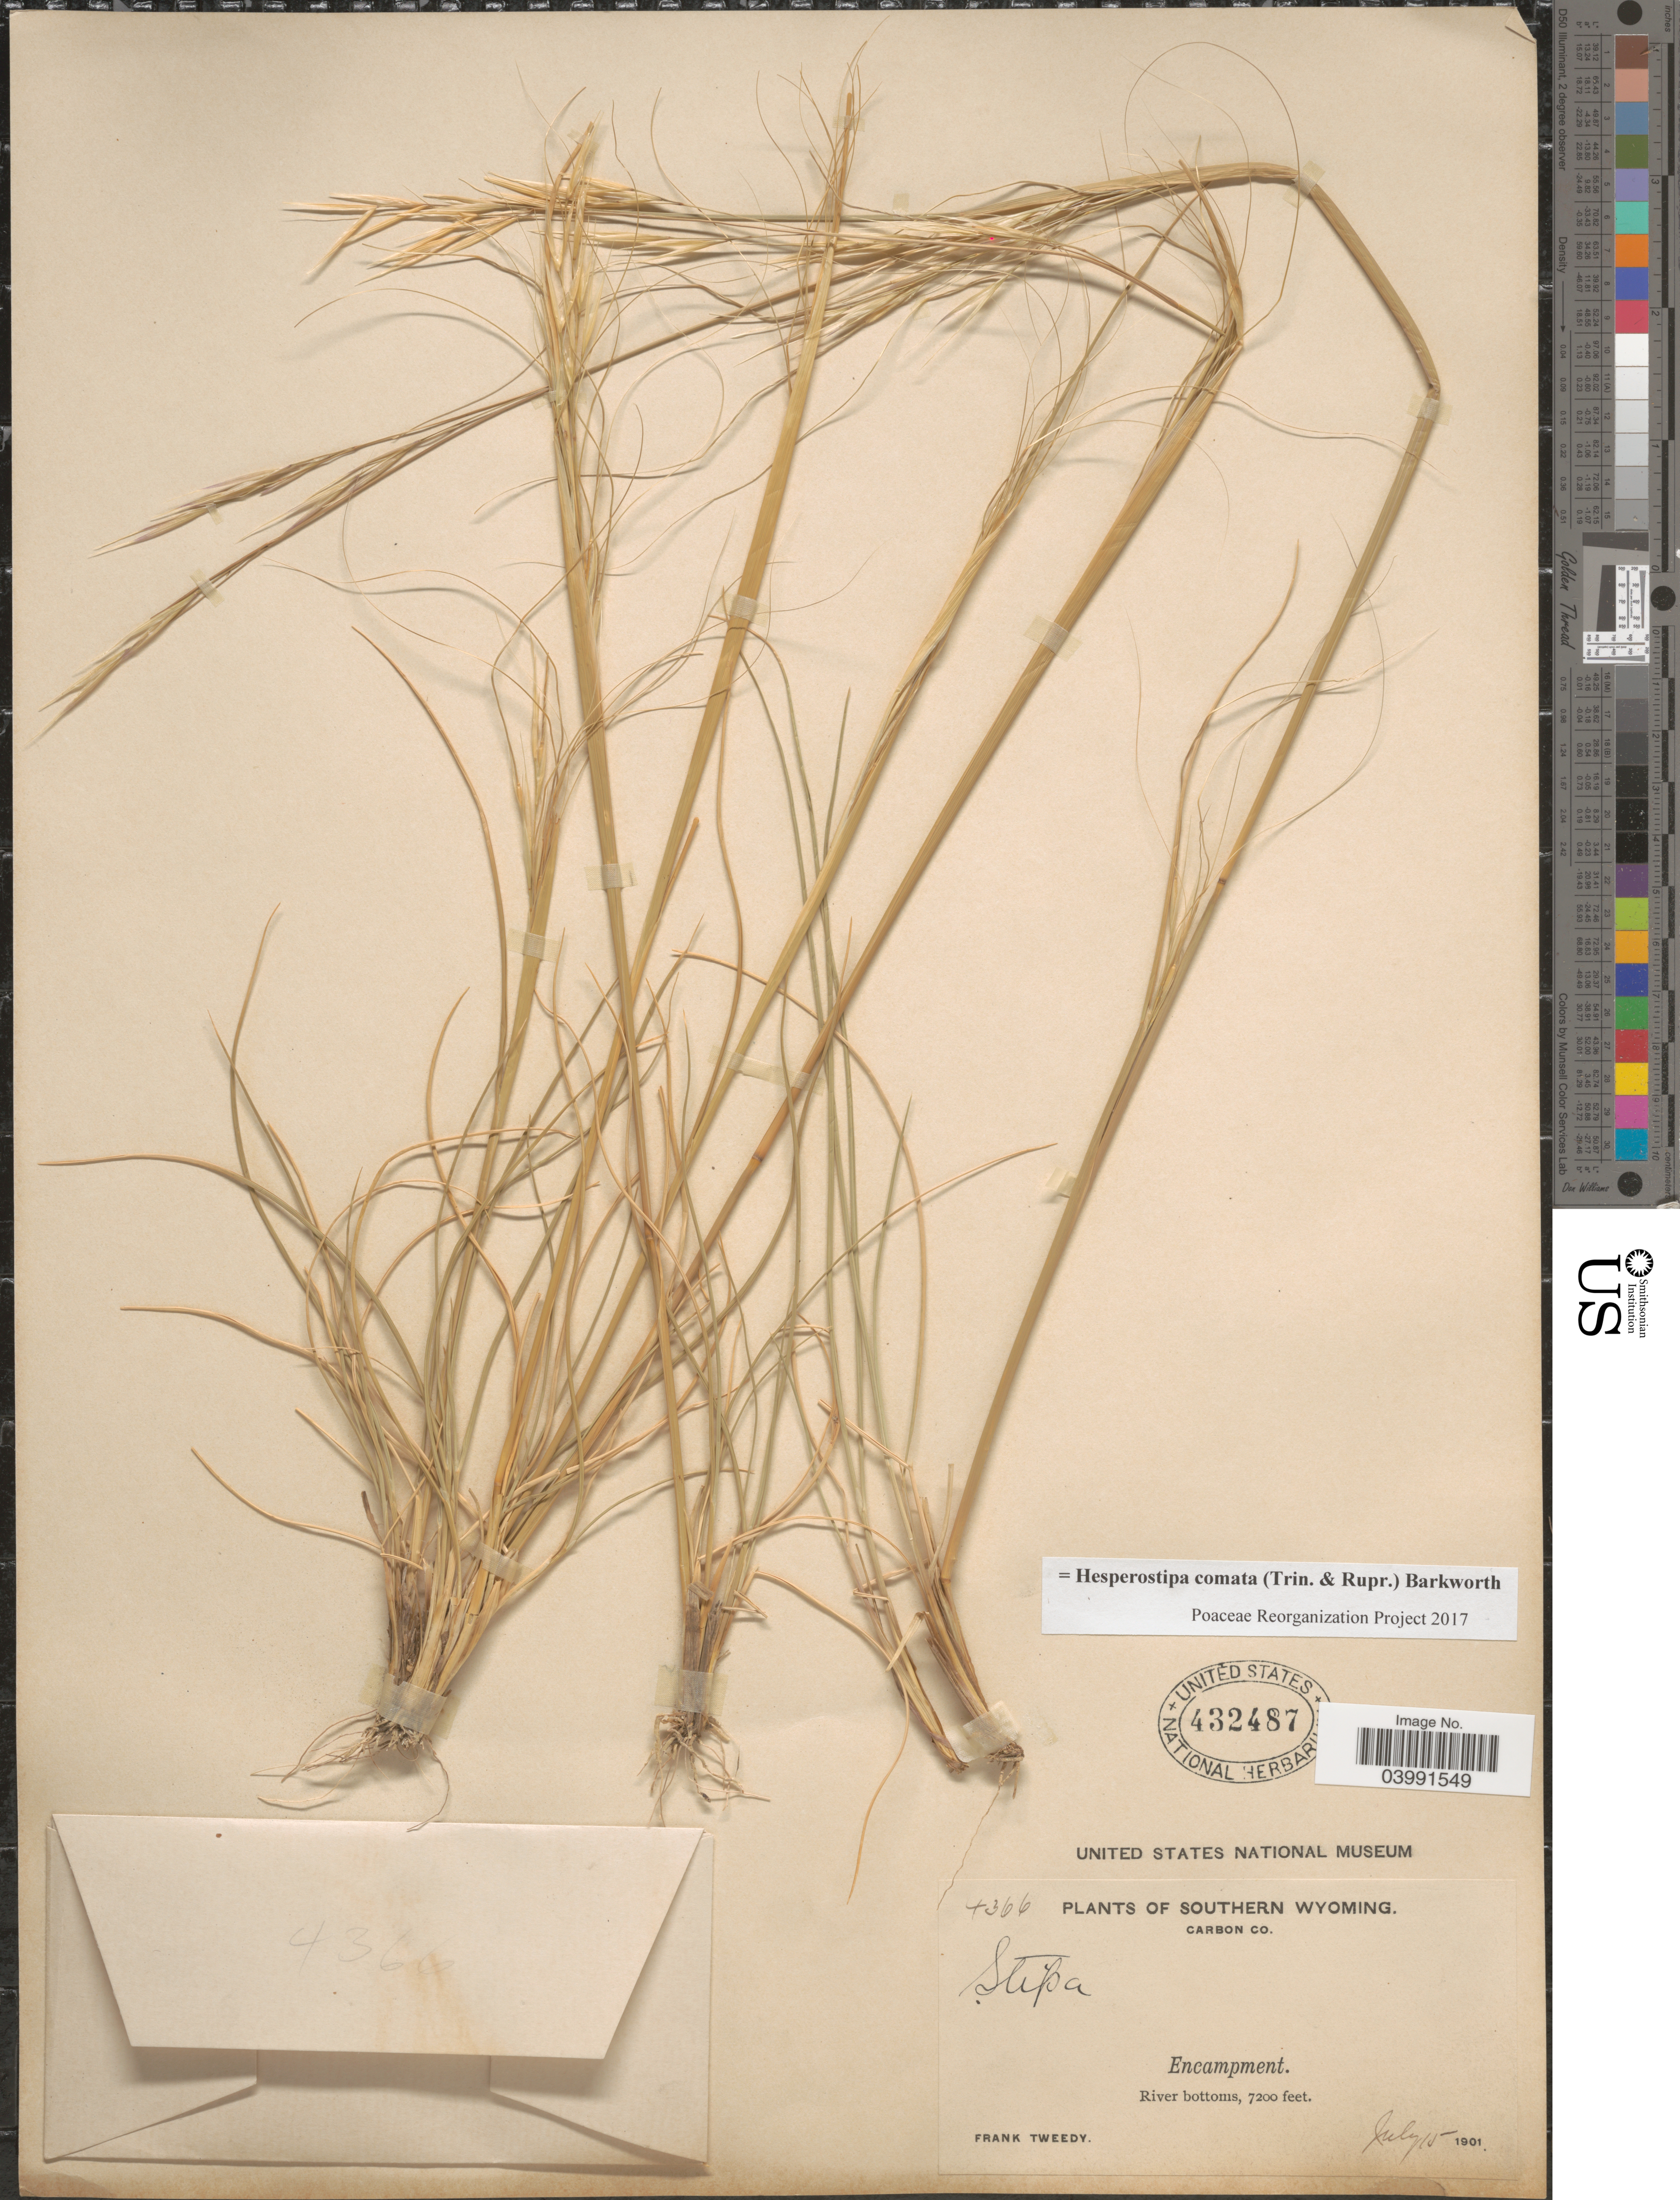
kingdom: Plantae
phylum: Tracheophyta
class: Liliopsida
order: Poales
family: Poaceae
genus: Hesperostipa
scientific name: Hesperostipa comata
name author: (Trin. & Rupr.) Barkworth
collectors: F. Tweedy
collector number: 4366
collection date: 1901-07-15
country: United States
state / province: Wyoming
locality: Southern Wyoming. Carbon Co. River bottoms.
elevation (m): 2195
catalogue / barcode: US 432487